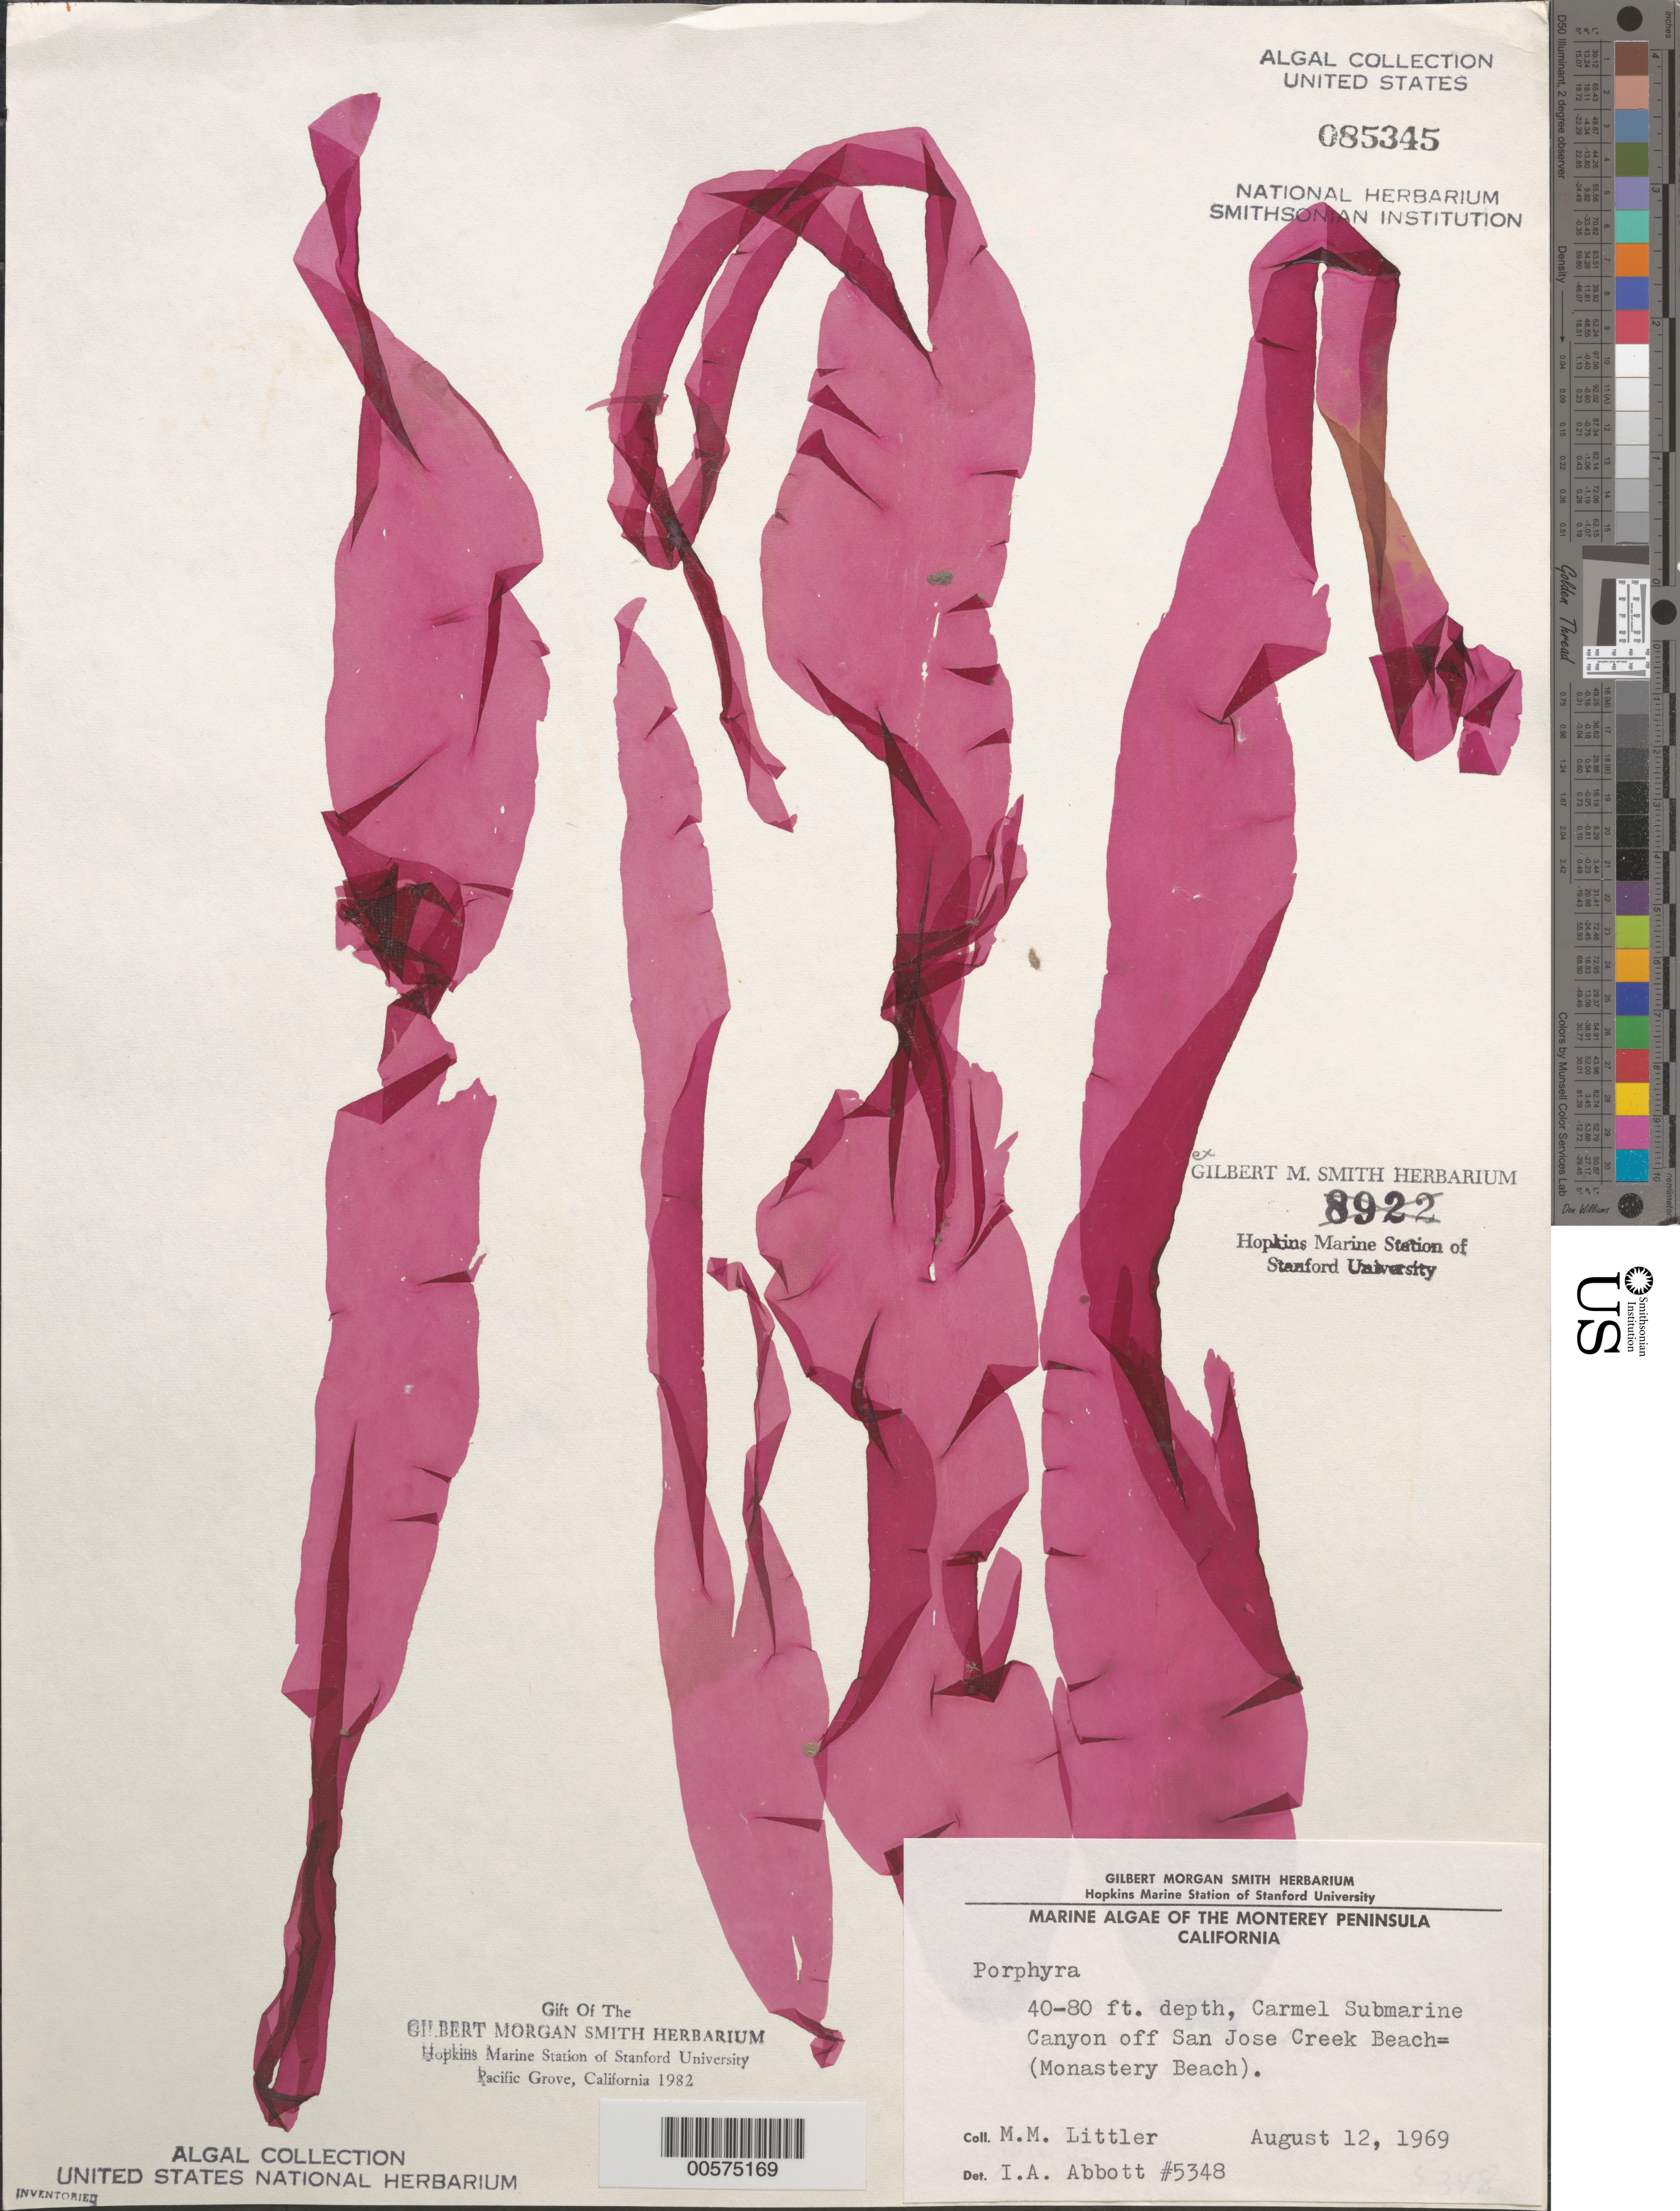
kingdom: Plantae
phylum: Rhodophyta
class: Bangiophyceae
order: Bangiales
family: Bangiaceae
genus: Porphyra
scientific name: Porphyra sp.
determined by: Abbott, Isabella A.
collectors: M. M. Littler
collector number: IAA 5348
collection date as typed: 12 Aug 1969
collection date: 1969-08-12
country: United States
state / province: California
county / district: Monterey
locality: Carmel Submarine Canyon, off San Jose Creek Beach (Monastery Beach)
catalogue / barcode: US 85345